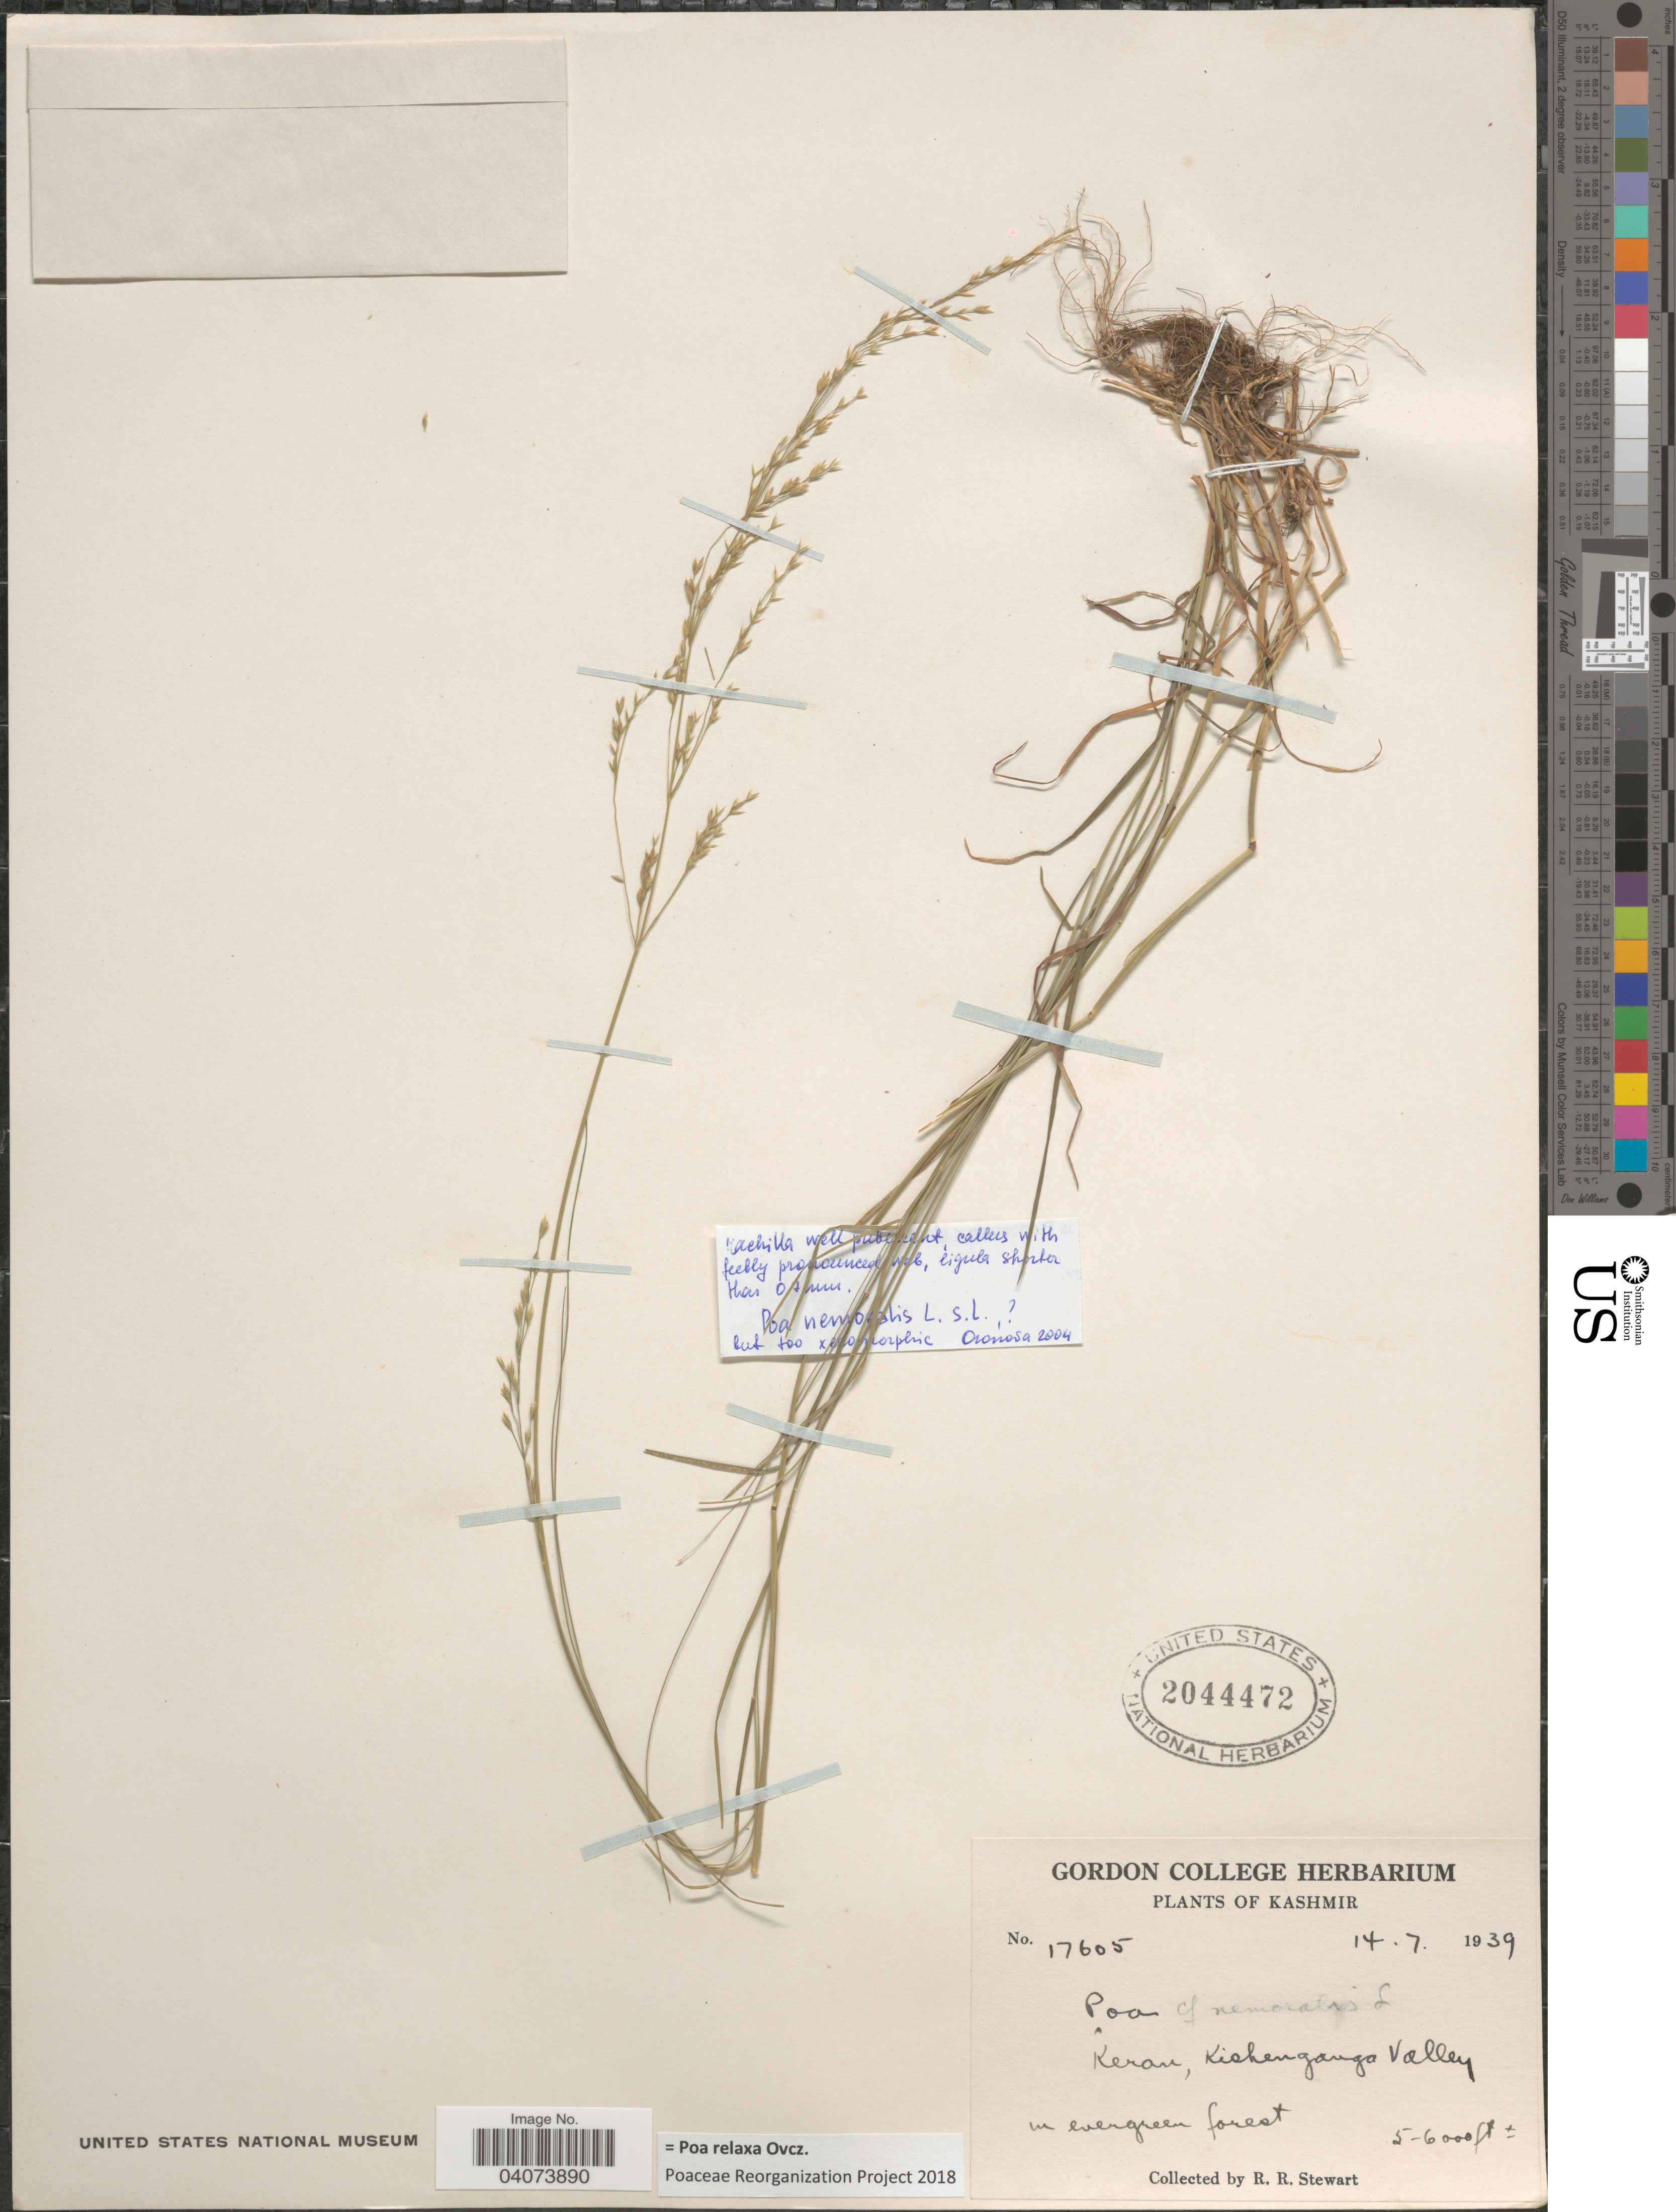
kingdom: Plantae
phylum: Tracheophyta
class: Liliopsida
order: Poales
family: Poaceae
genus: Poa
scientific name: Poa relaxa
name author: Ovcz.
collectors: R. Stewart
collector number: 17605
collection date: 1939-07-14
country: India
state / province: Jammu and Kashmir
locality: Kashmir. Keran, Kishenganga Valley.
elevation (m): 1524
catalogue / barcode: US 2044472